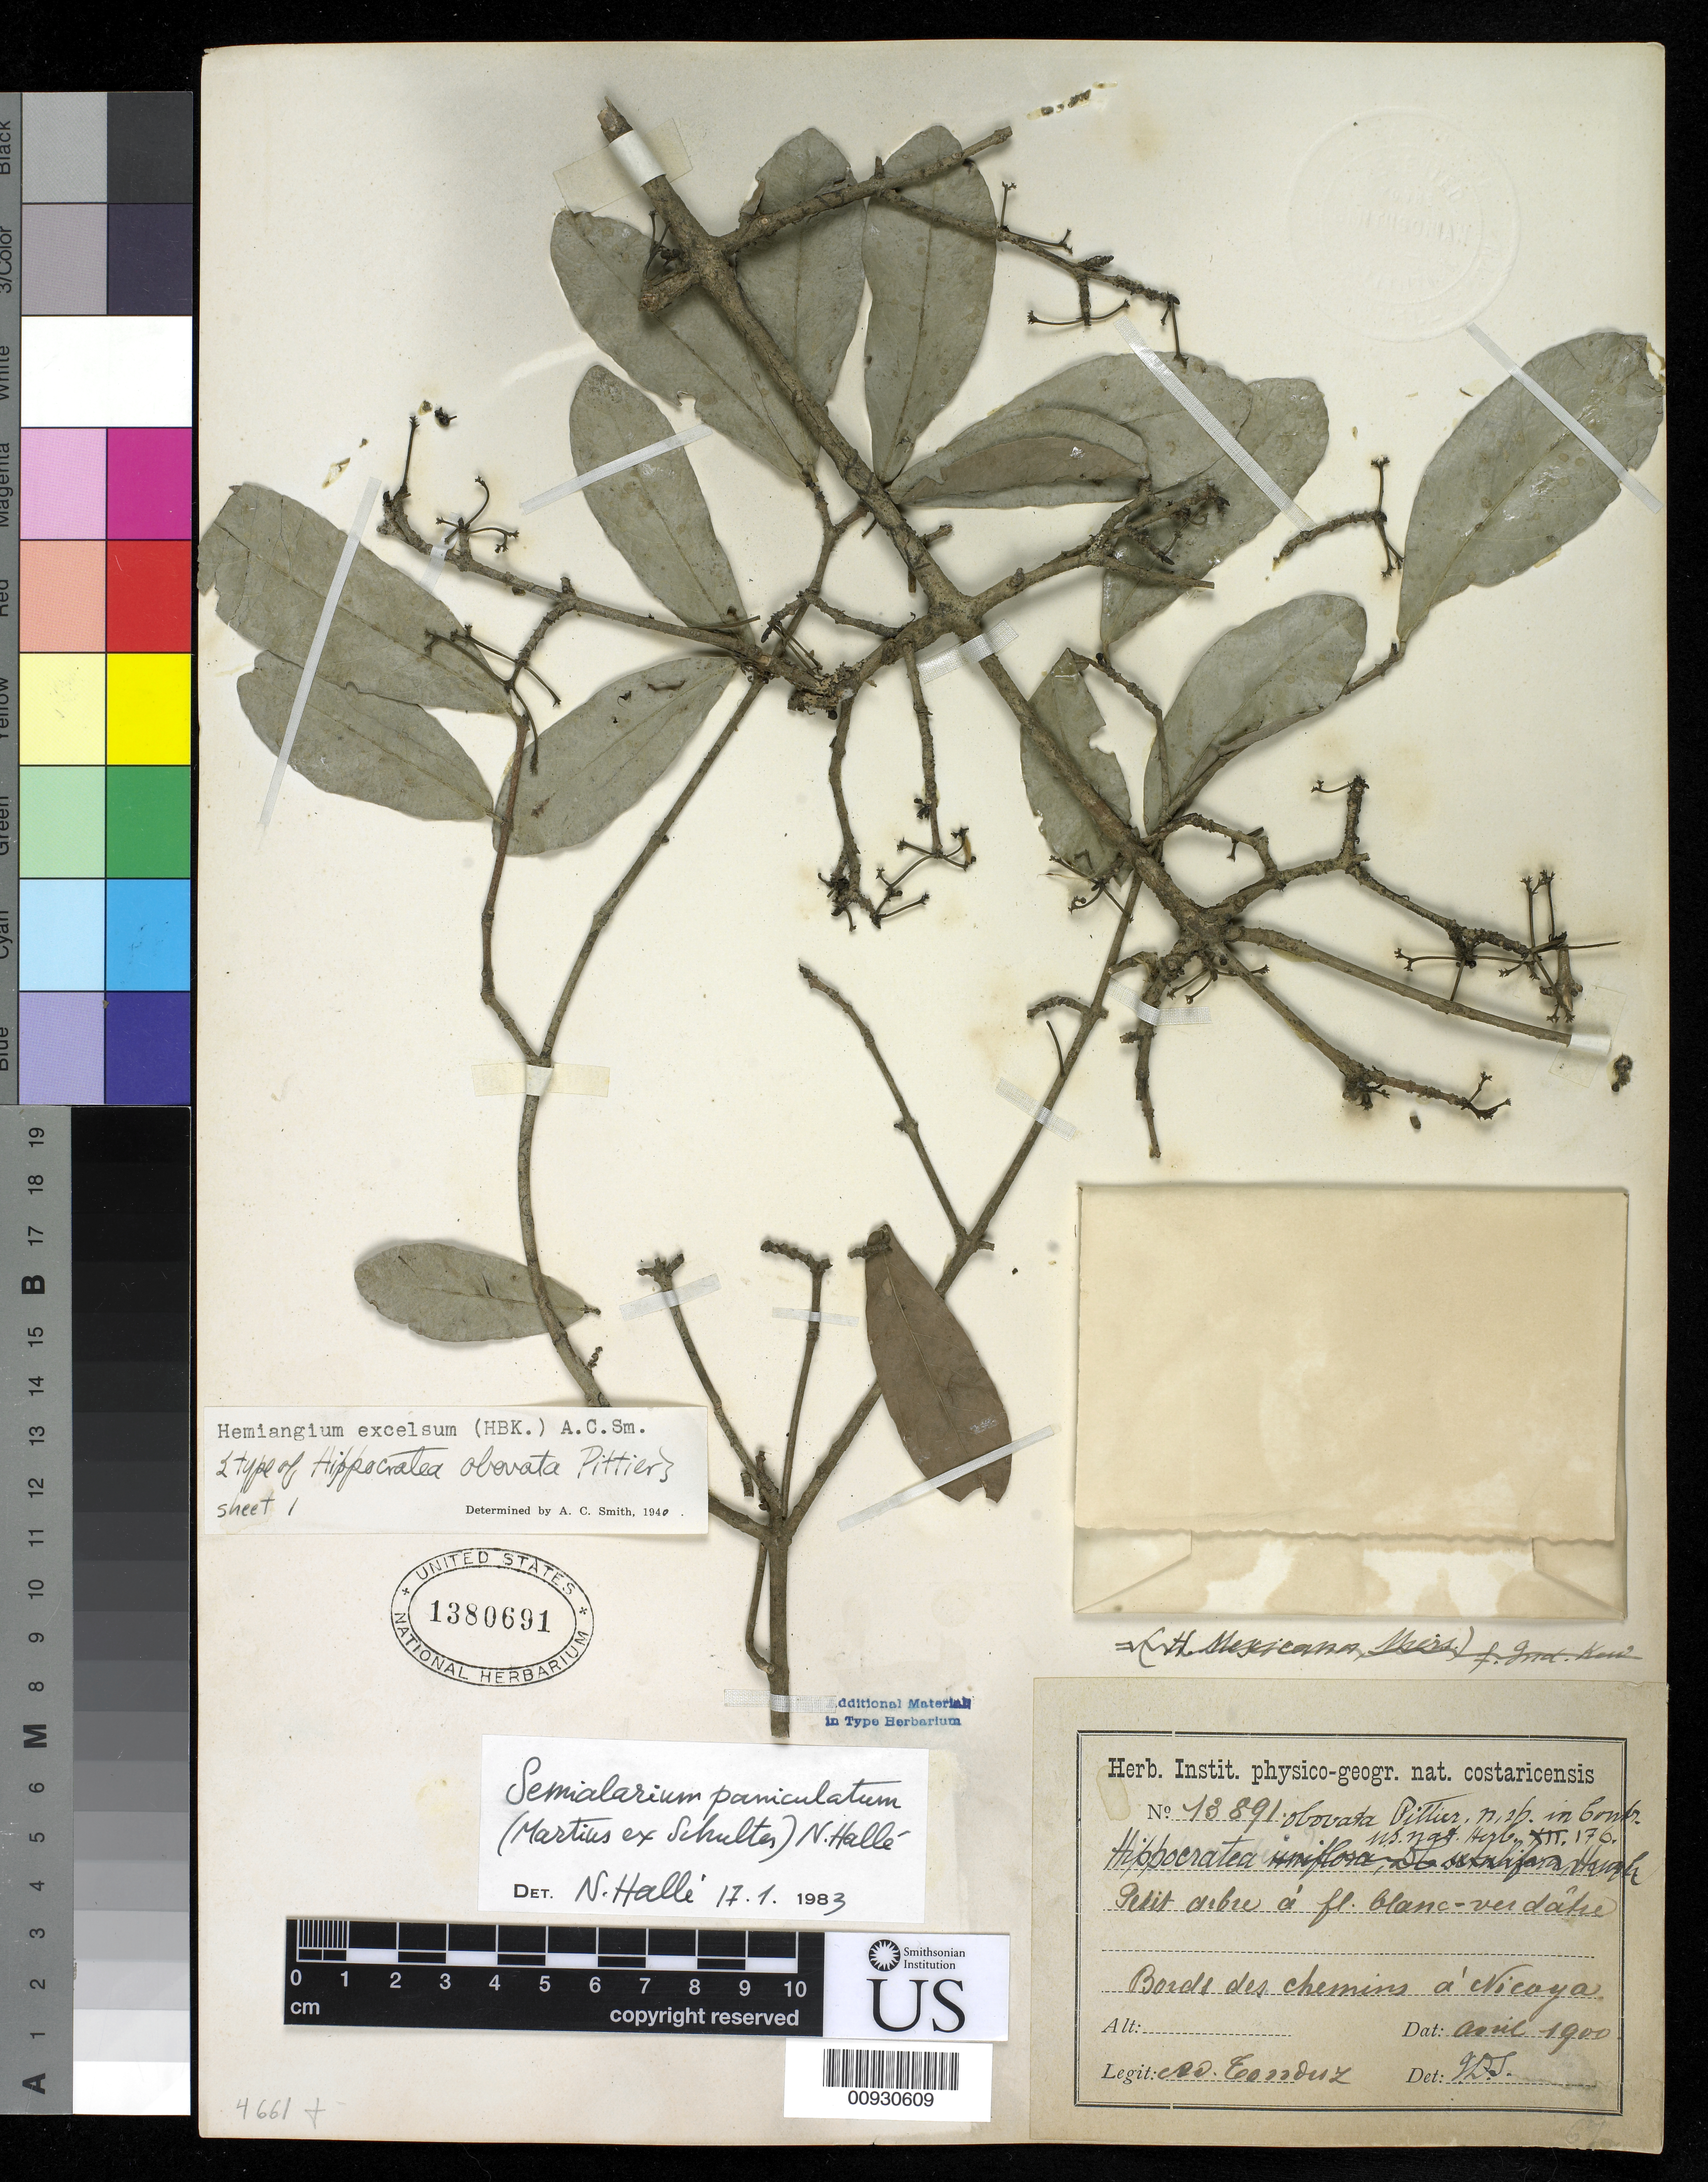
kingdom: Plantae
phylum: Tracheophyta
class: Magnoliopsida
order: Celastrales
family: Celastraceae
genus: Hippocratea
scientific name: Hippocratea obovata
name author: Pittier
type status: Isotype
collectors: A. Tonduz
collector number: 13891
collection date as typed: Apr 1900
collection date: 1900-04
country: Costa Rica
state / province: San José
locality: Bords des Chemin a Nicoya.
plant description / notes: Annotated as "sheet 1" of "type" by A.C. Smith (1940) but sheet 472375 was explicitly cited by sheet number in protologue and is unambiguously the holotype.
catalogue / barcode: US 1380691